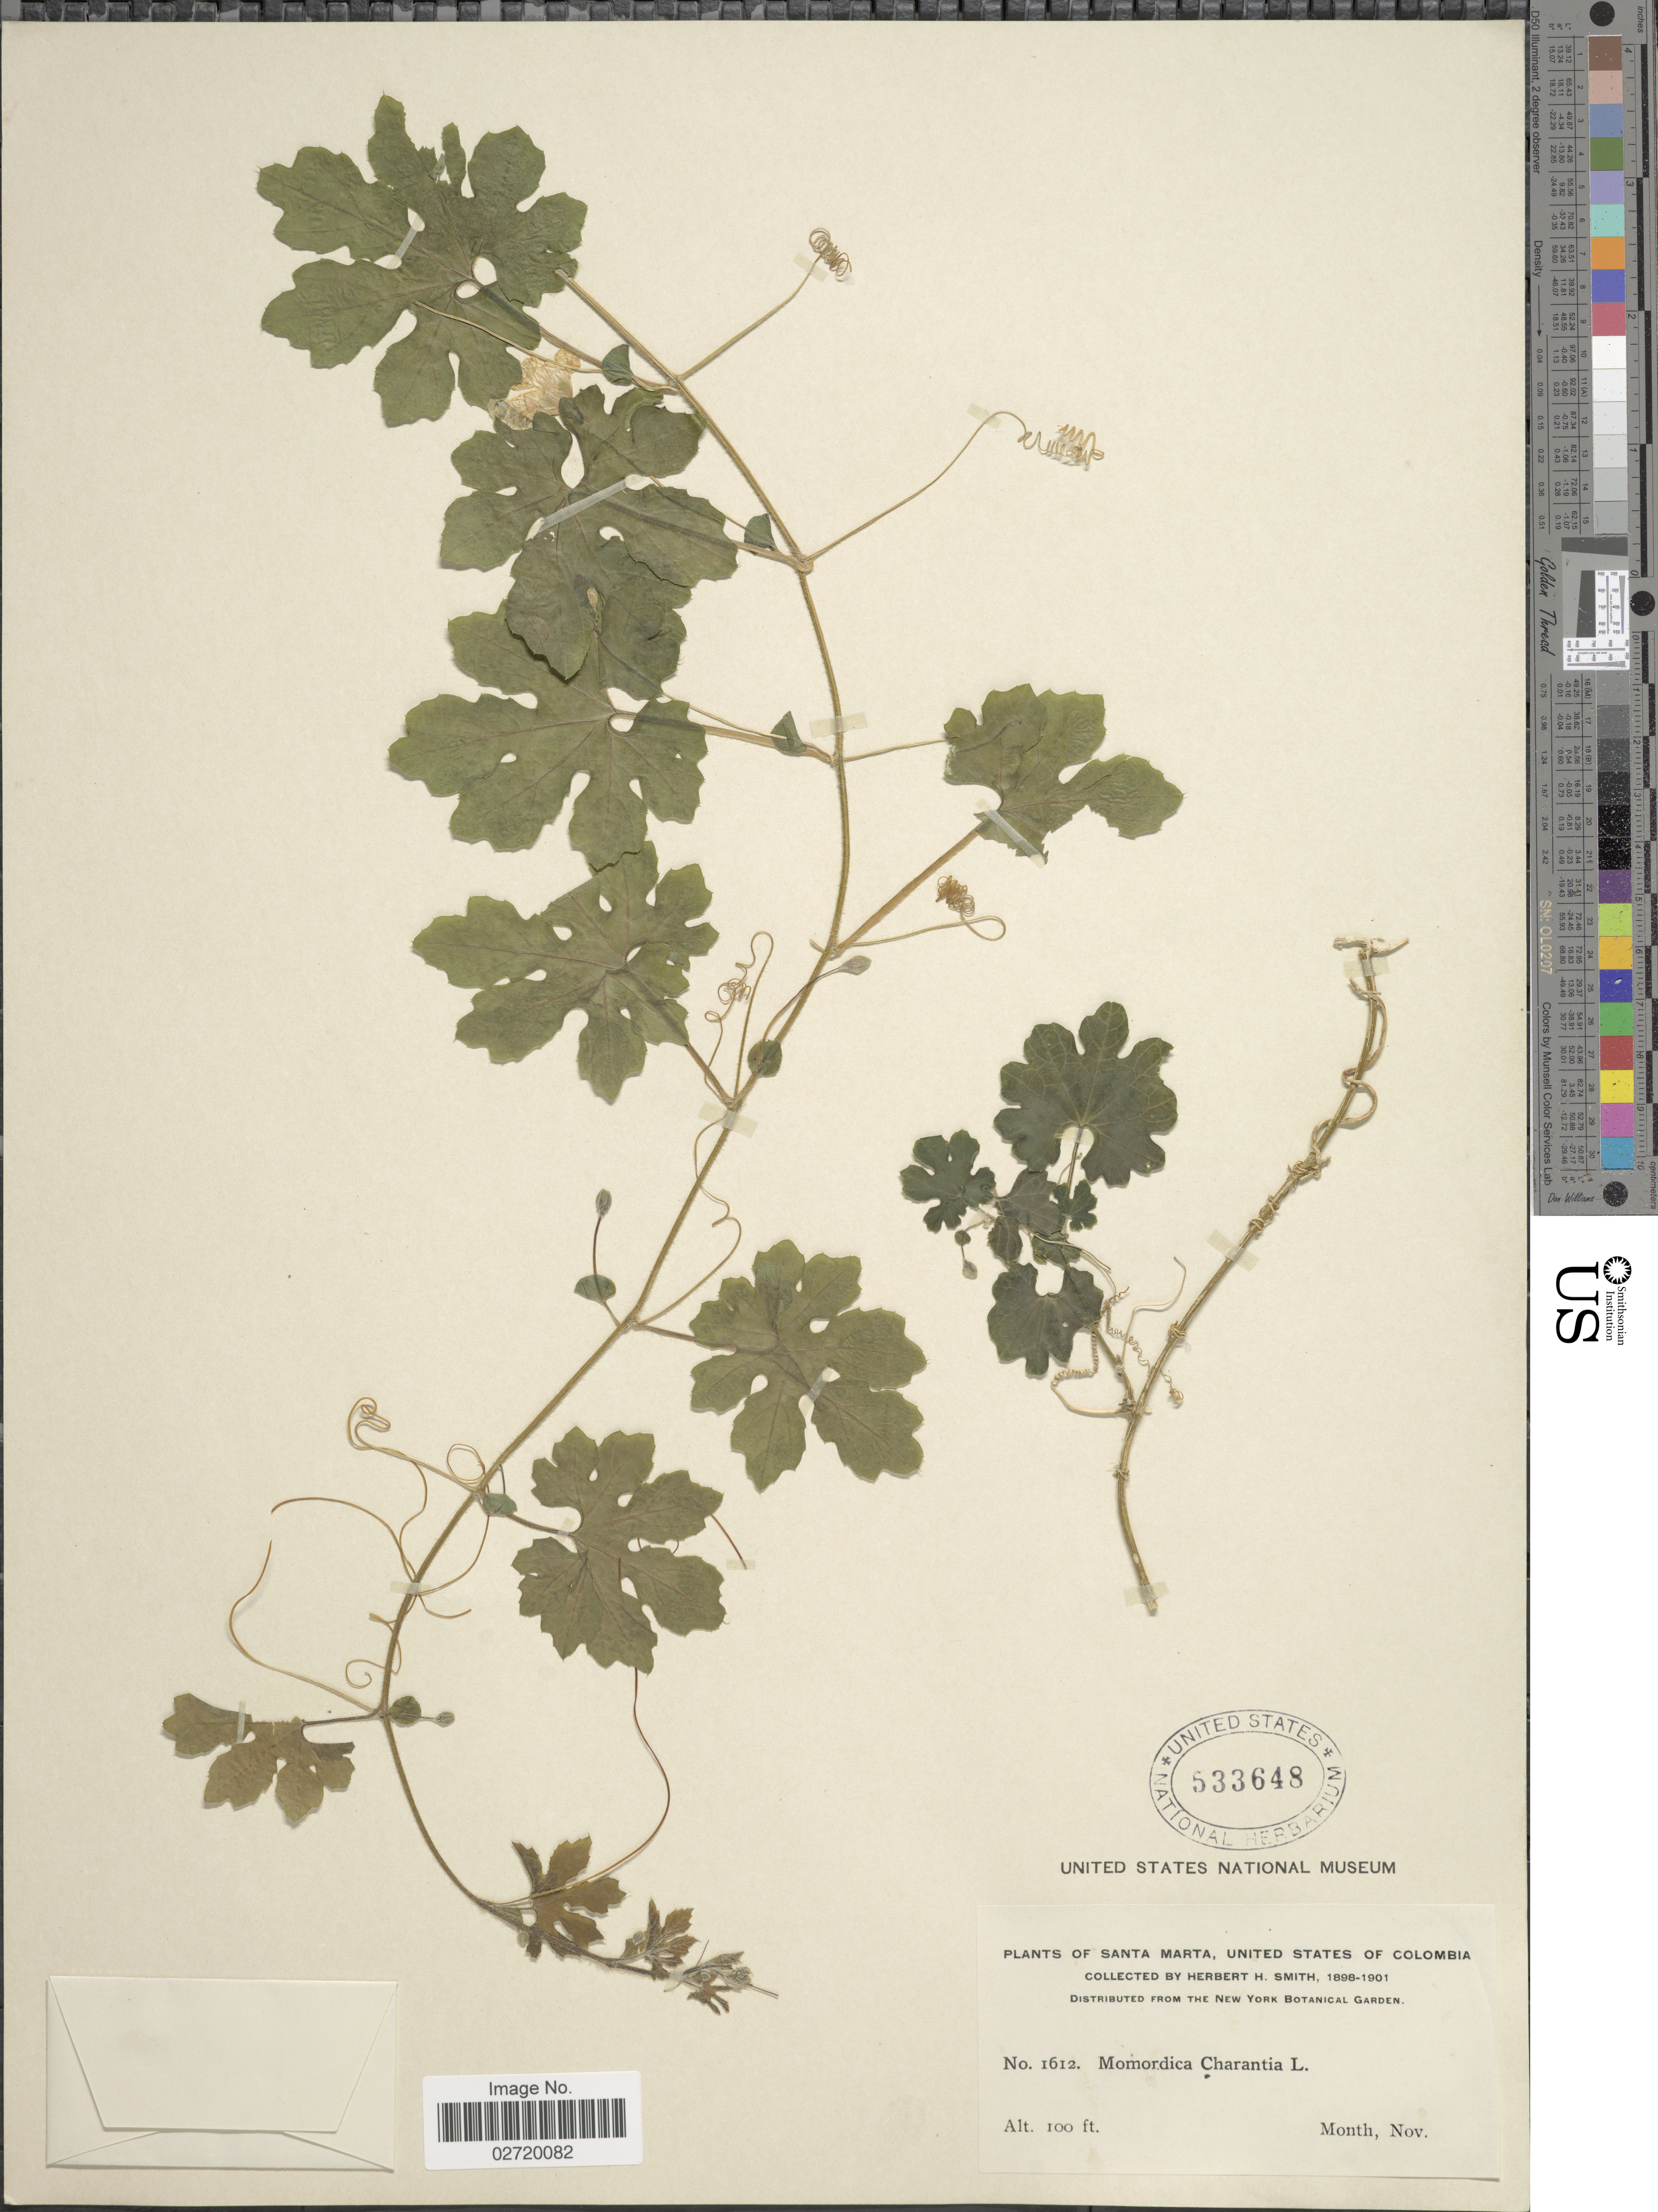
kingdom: Plantae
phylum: Tracheophyta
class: Magnoliopsida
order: Cucurbitales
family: Cucurbitaceae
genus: Momordica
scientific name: Momordica charantia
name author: L.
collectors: Herbert H. Smith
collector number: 1612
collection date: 1898-11/1901-11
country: Colombia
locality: Santa Marta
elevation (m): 30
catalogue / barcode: US 533648